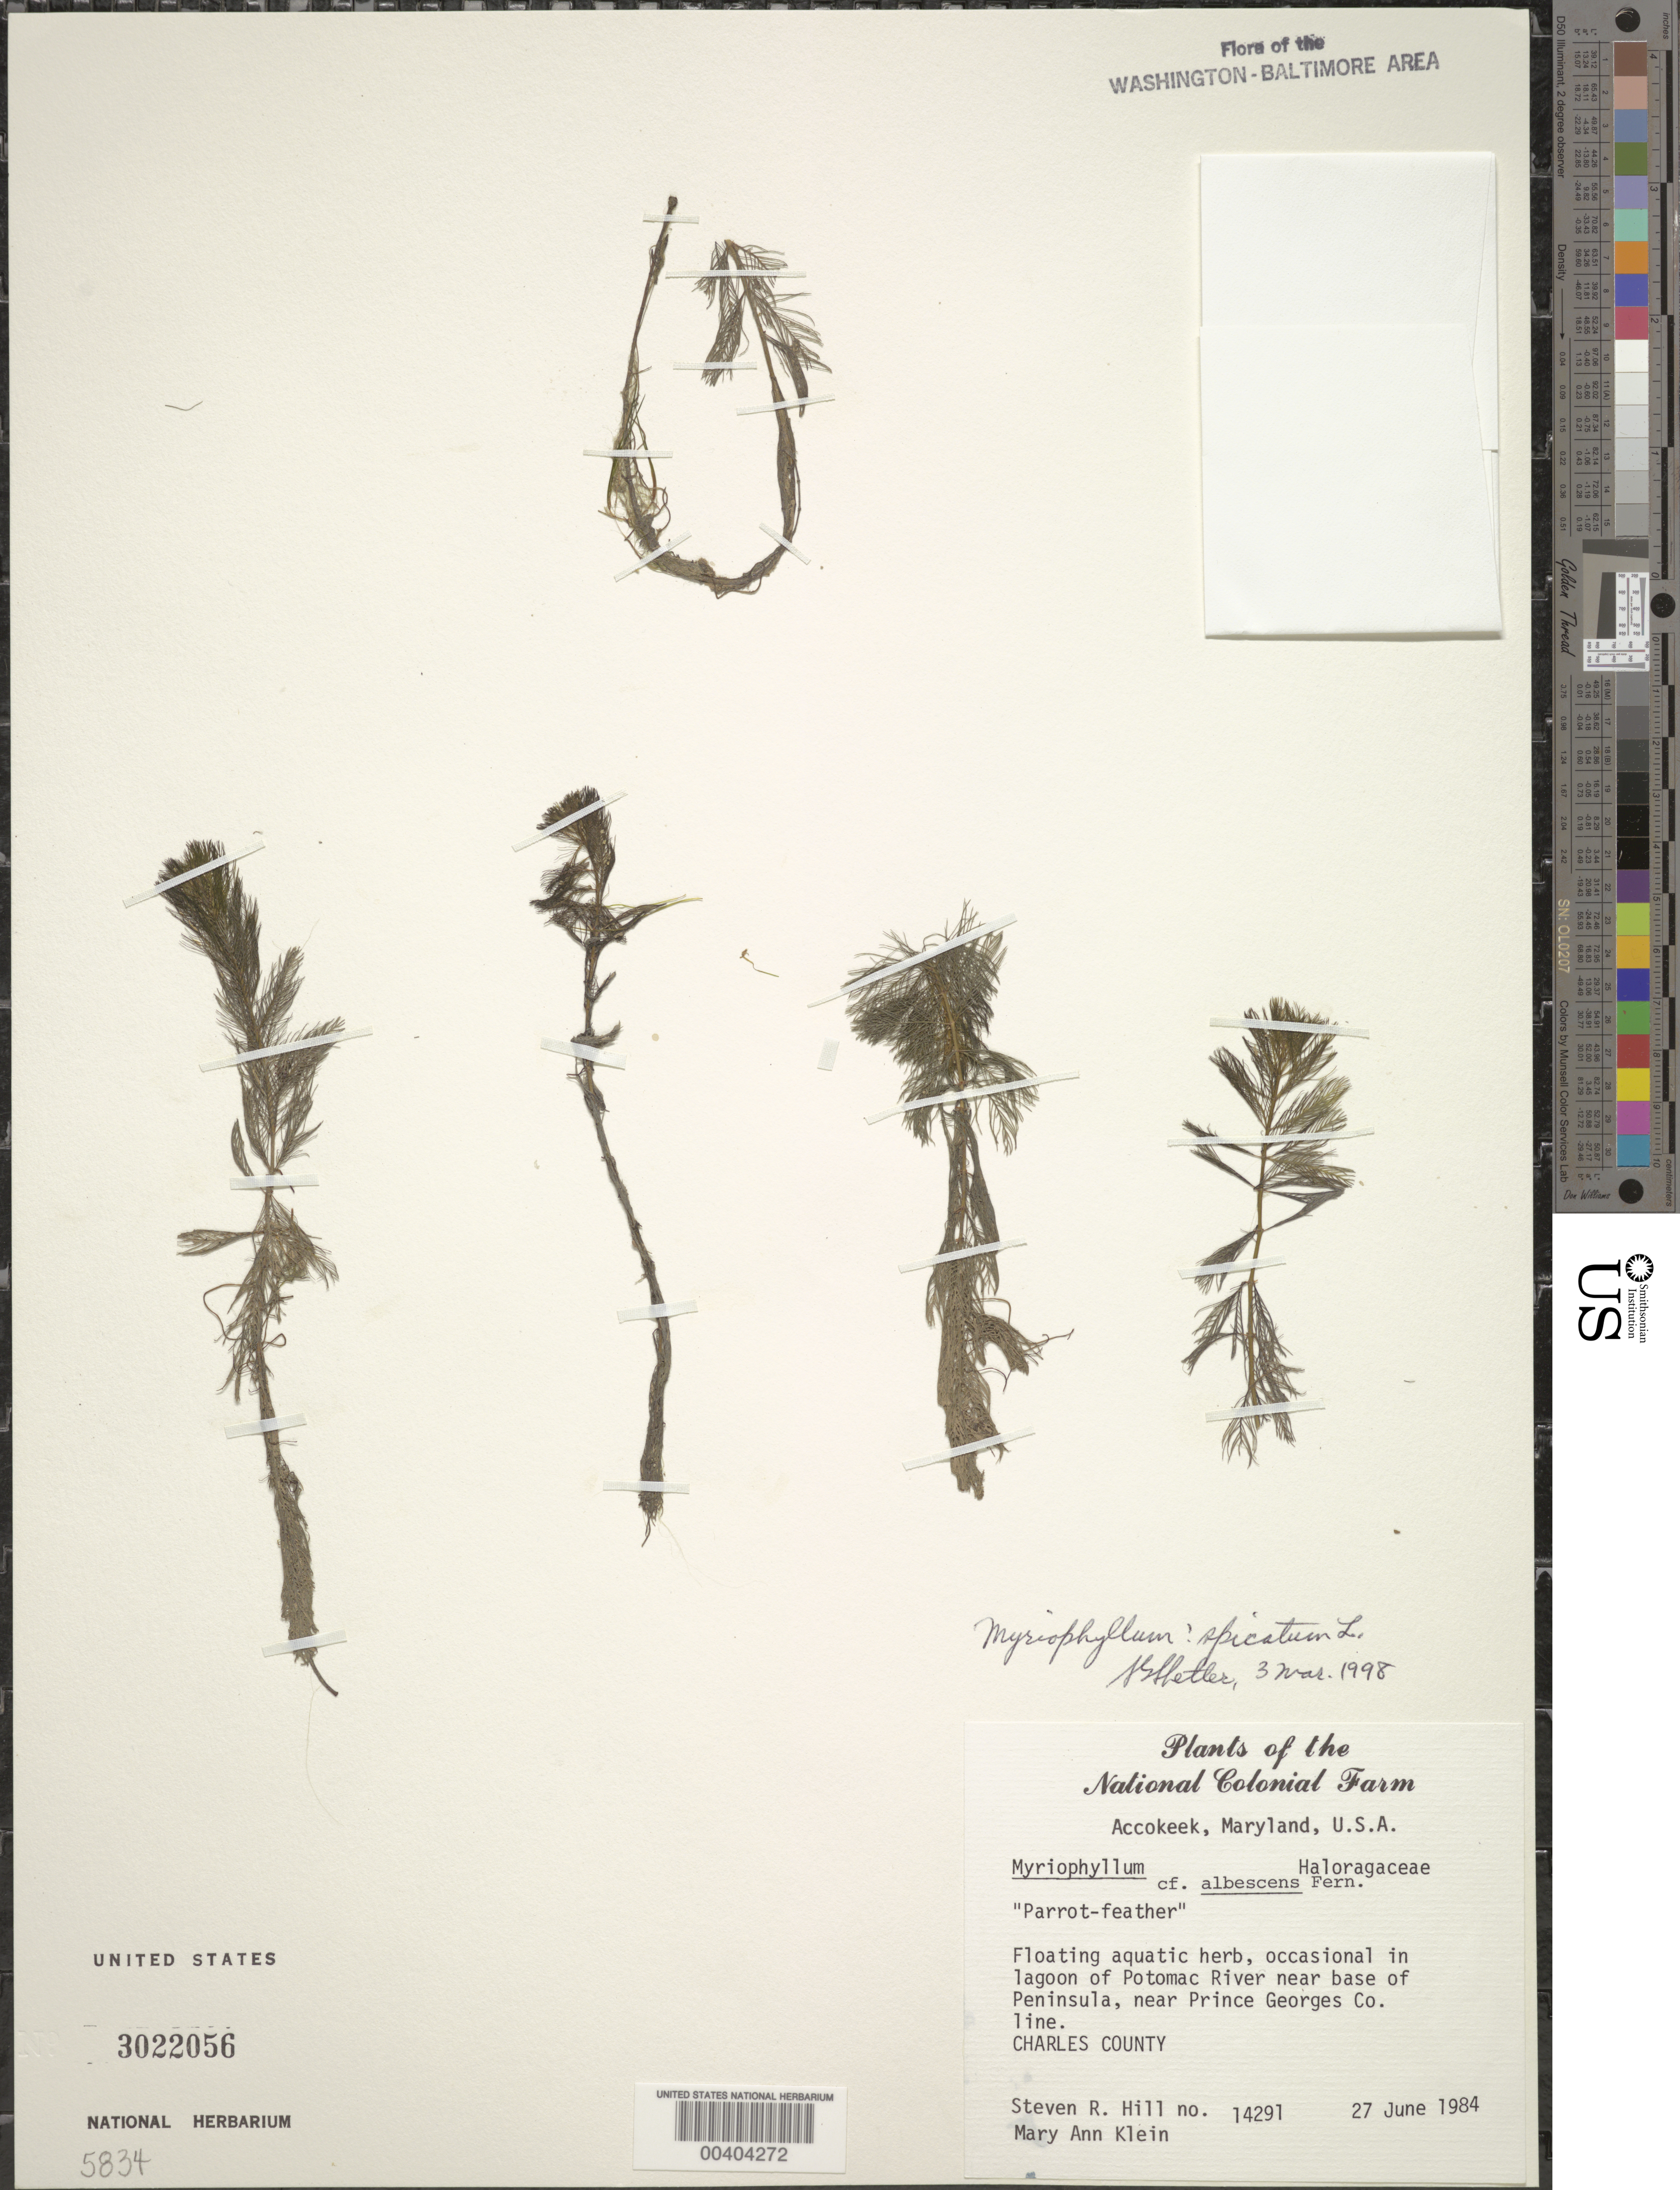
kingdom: Plantae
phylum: Tracheophyta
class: Magnoliopsida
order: Saxifragales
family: Haloragaceae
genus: Myriophyllum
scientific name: Myriophyllum spicatum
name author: L.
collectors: S. R. Hill & M. A. Klein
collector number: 14291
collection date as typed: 27 Jun 1984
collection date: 1984-06-27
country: United States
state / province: Maryland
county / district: Charles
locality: Potomac River, near Prince Georges County line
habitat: Lagoon of river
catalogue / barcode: US 3022056